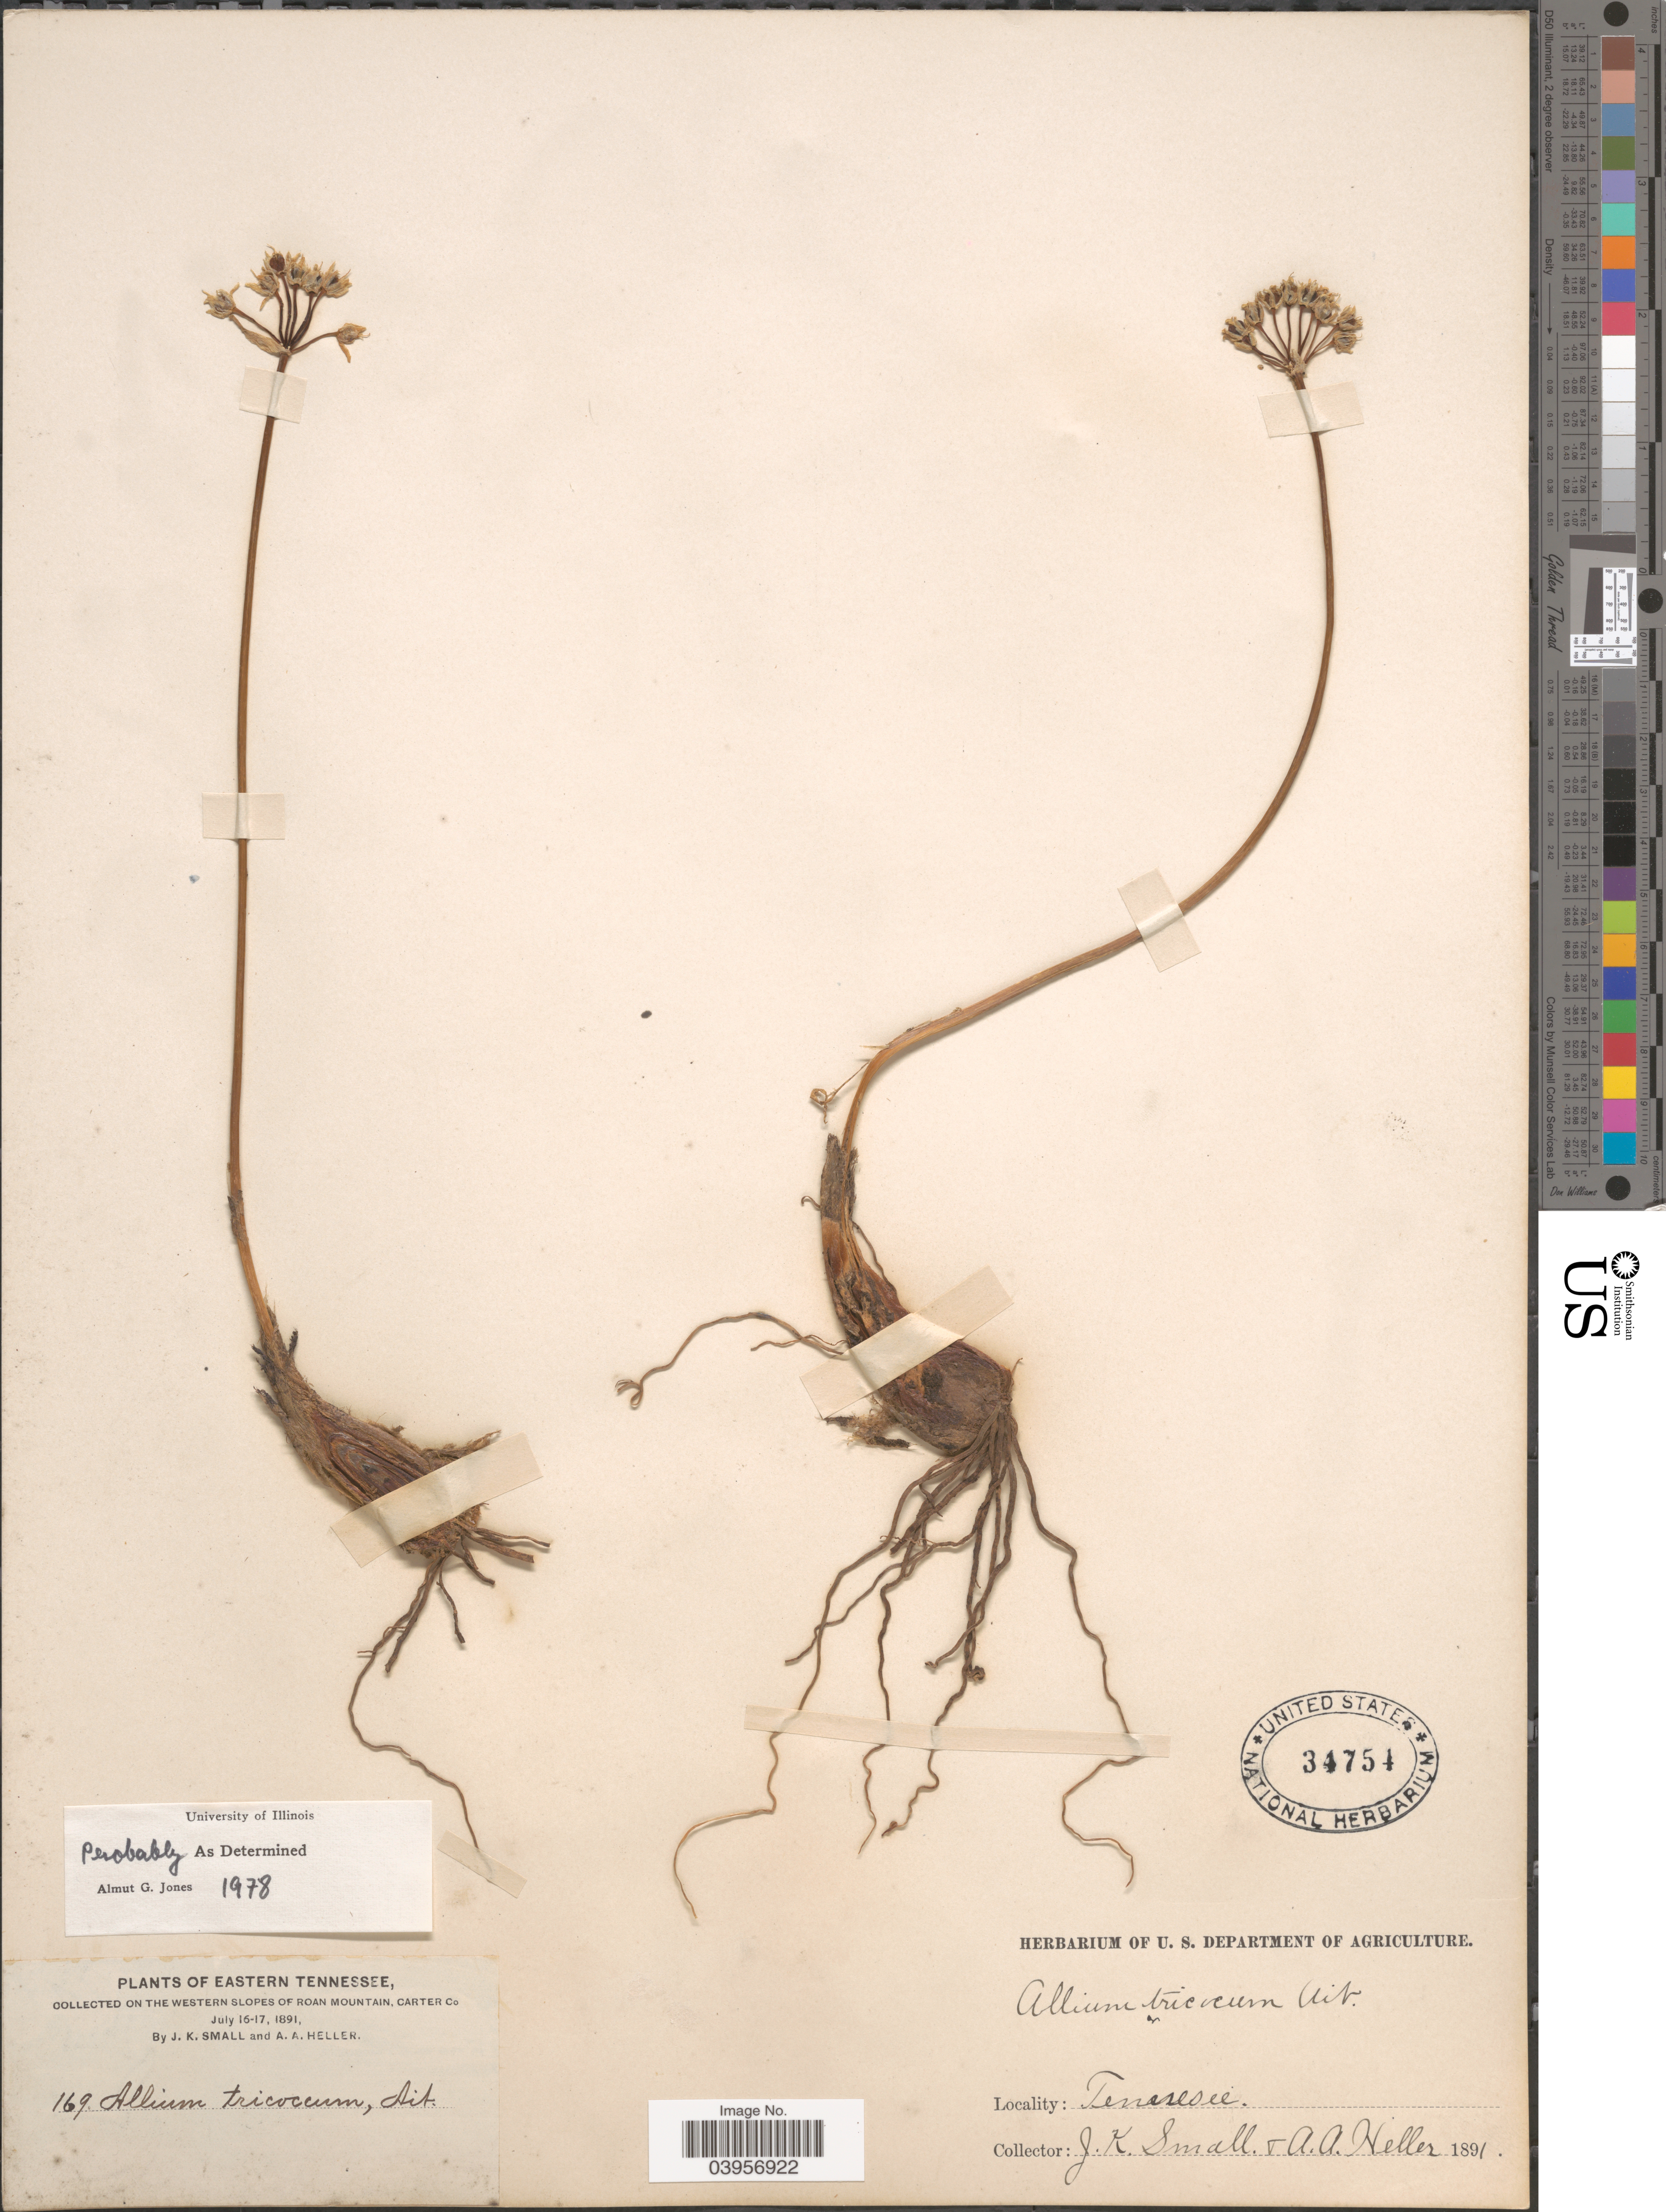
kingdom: Plantae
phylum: Tracheophyta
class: Liliopsida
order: Asparagales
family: Amaryllidaceae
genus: Allium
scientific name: Allium tricoccum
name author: Aiton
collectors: J. K. Small & A. A. Heller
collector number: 169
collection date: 1891-07-16/1891-07-17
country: United States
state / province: Tennessee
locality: Eastern Tennessee. On the western slopes of Roan Mountain, Carter Co.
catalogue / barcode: US 34754